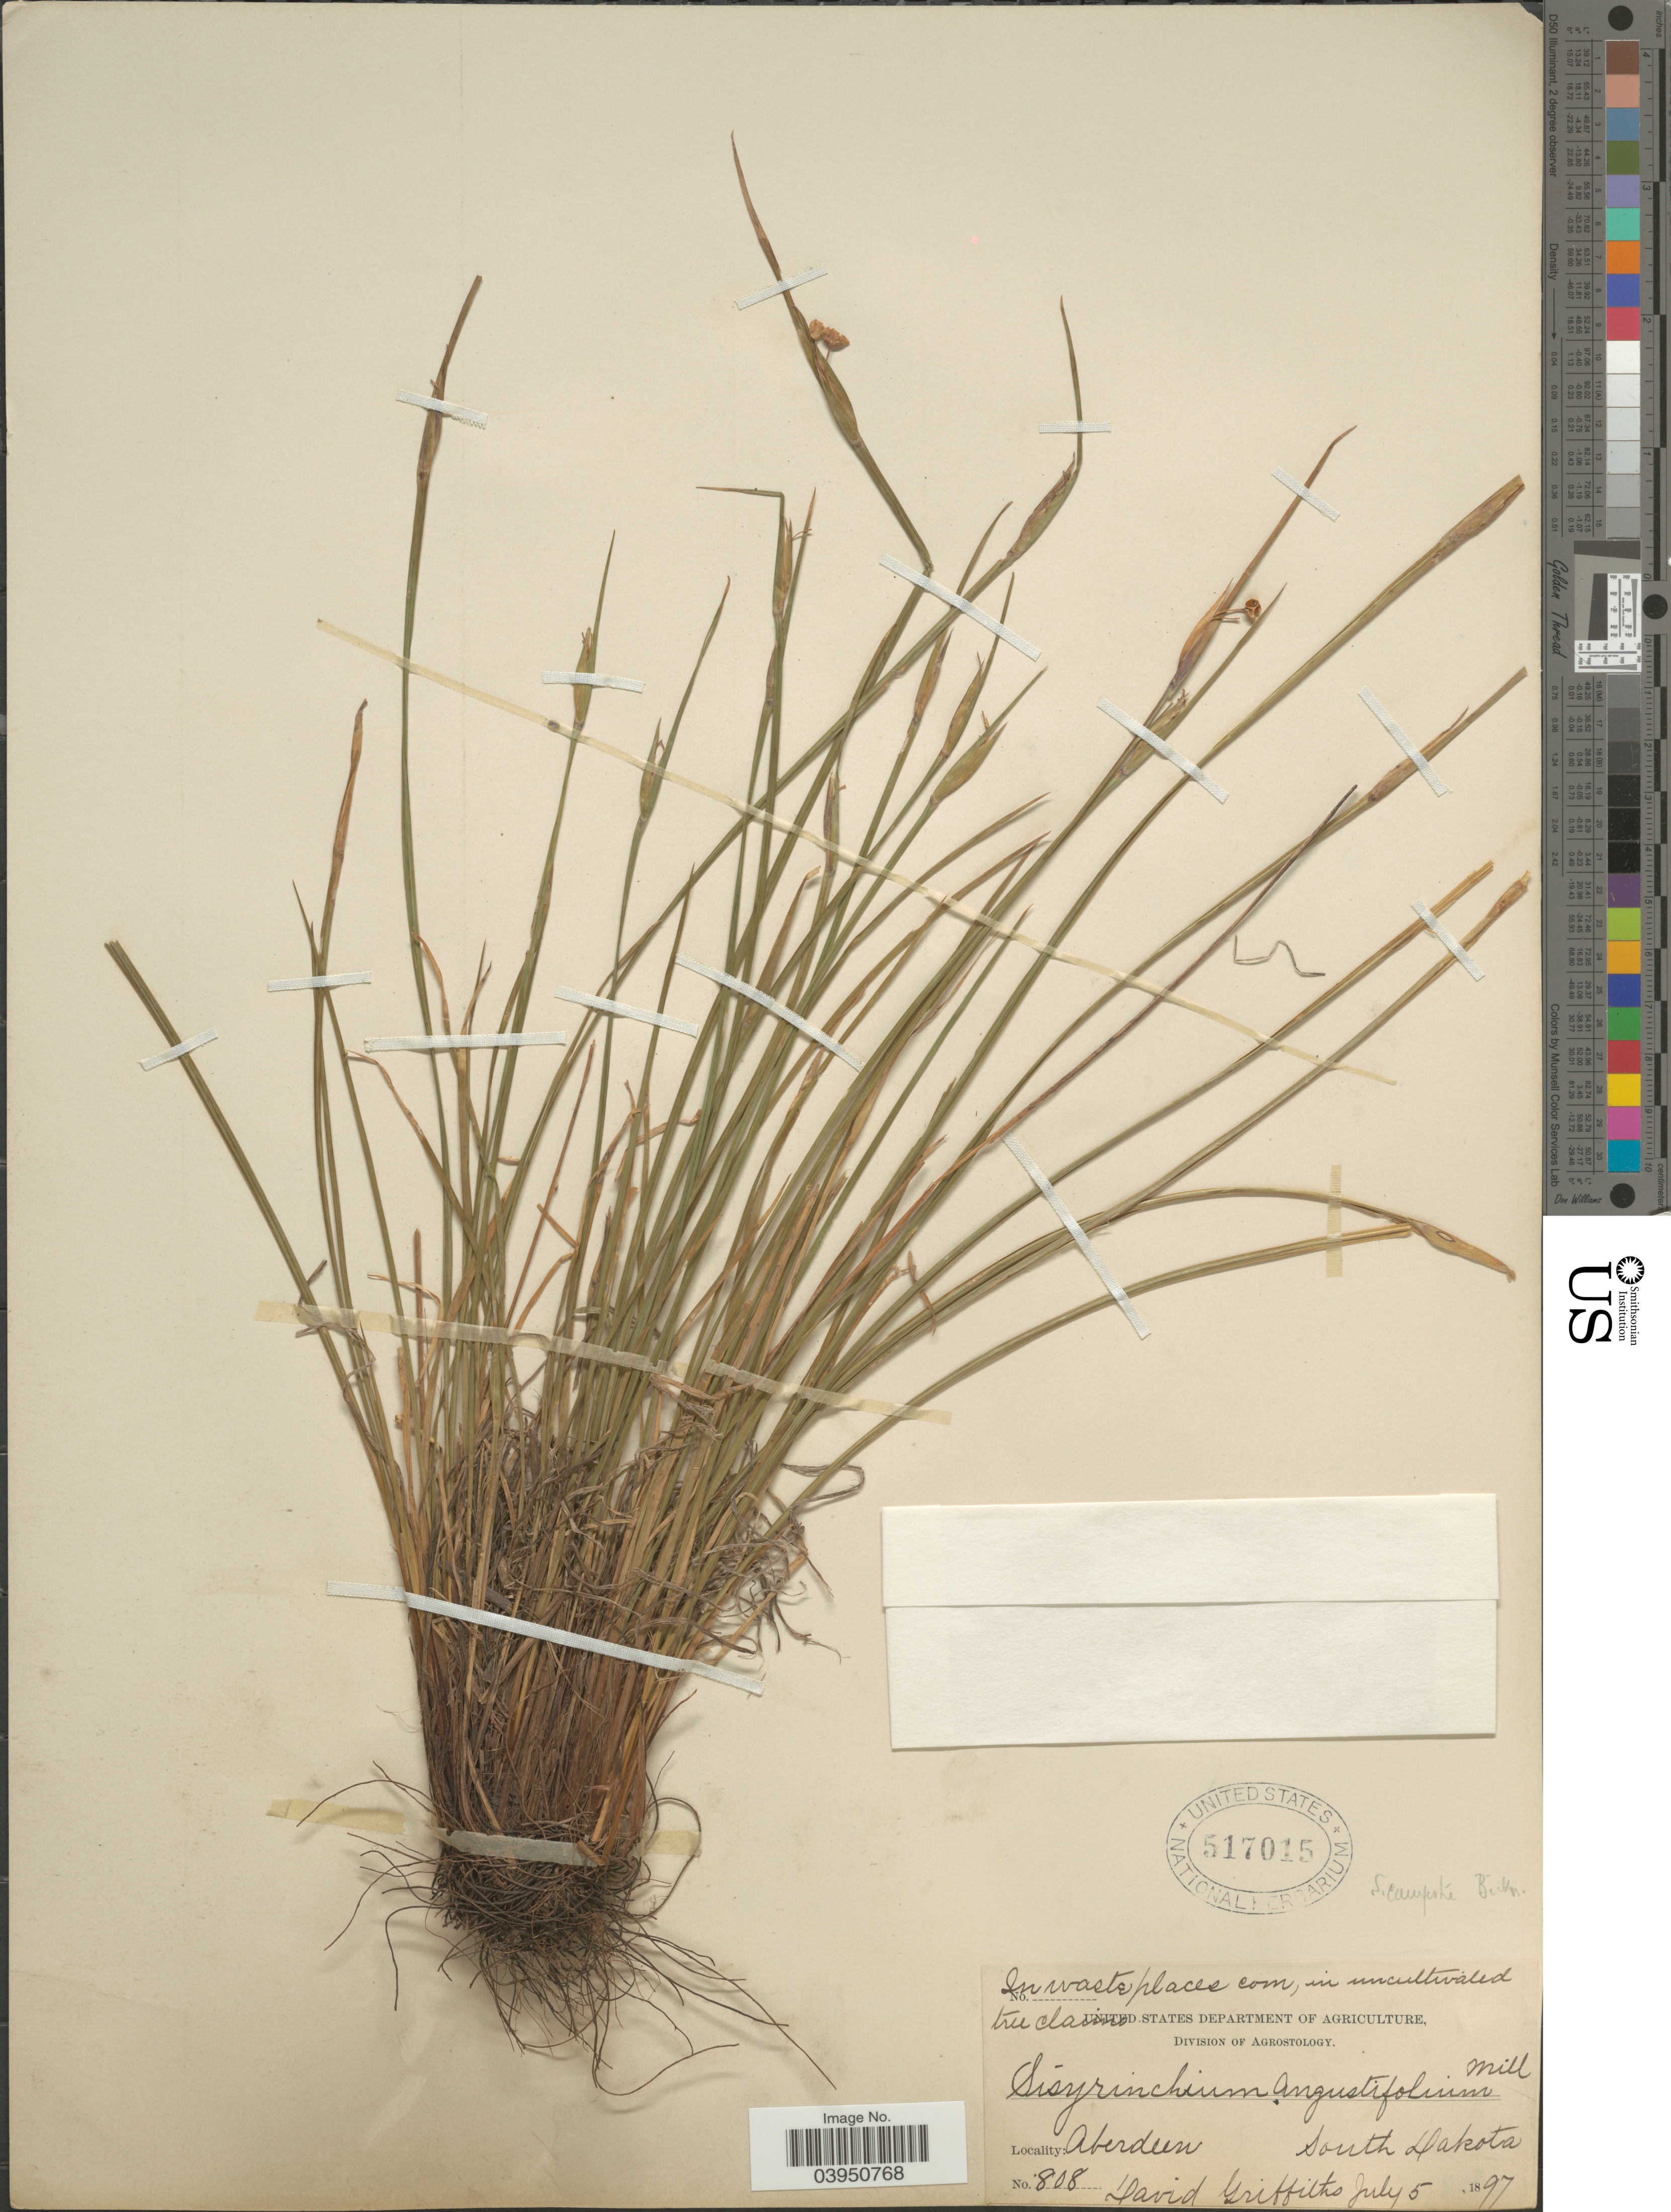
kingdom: Plantae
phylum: Tracheophyta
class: Liliopsida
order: Asparagales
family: Iridaceae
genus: Sisyrinchium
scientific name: Sisyrinchium campestre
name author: E.P. Bicknell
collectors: D. Griffiths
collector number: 808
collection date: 1897-07-05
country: United States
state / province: South Dakota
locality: Aberdeen.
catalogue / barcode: US 517015